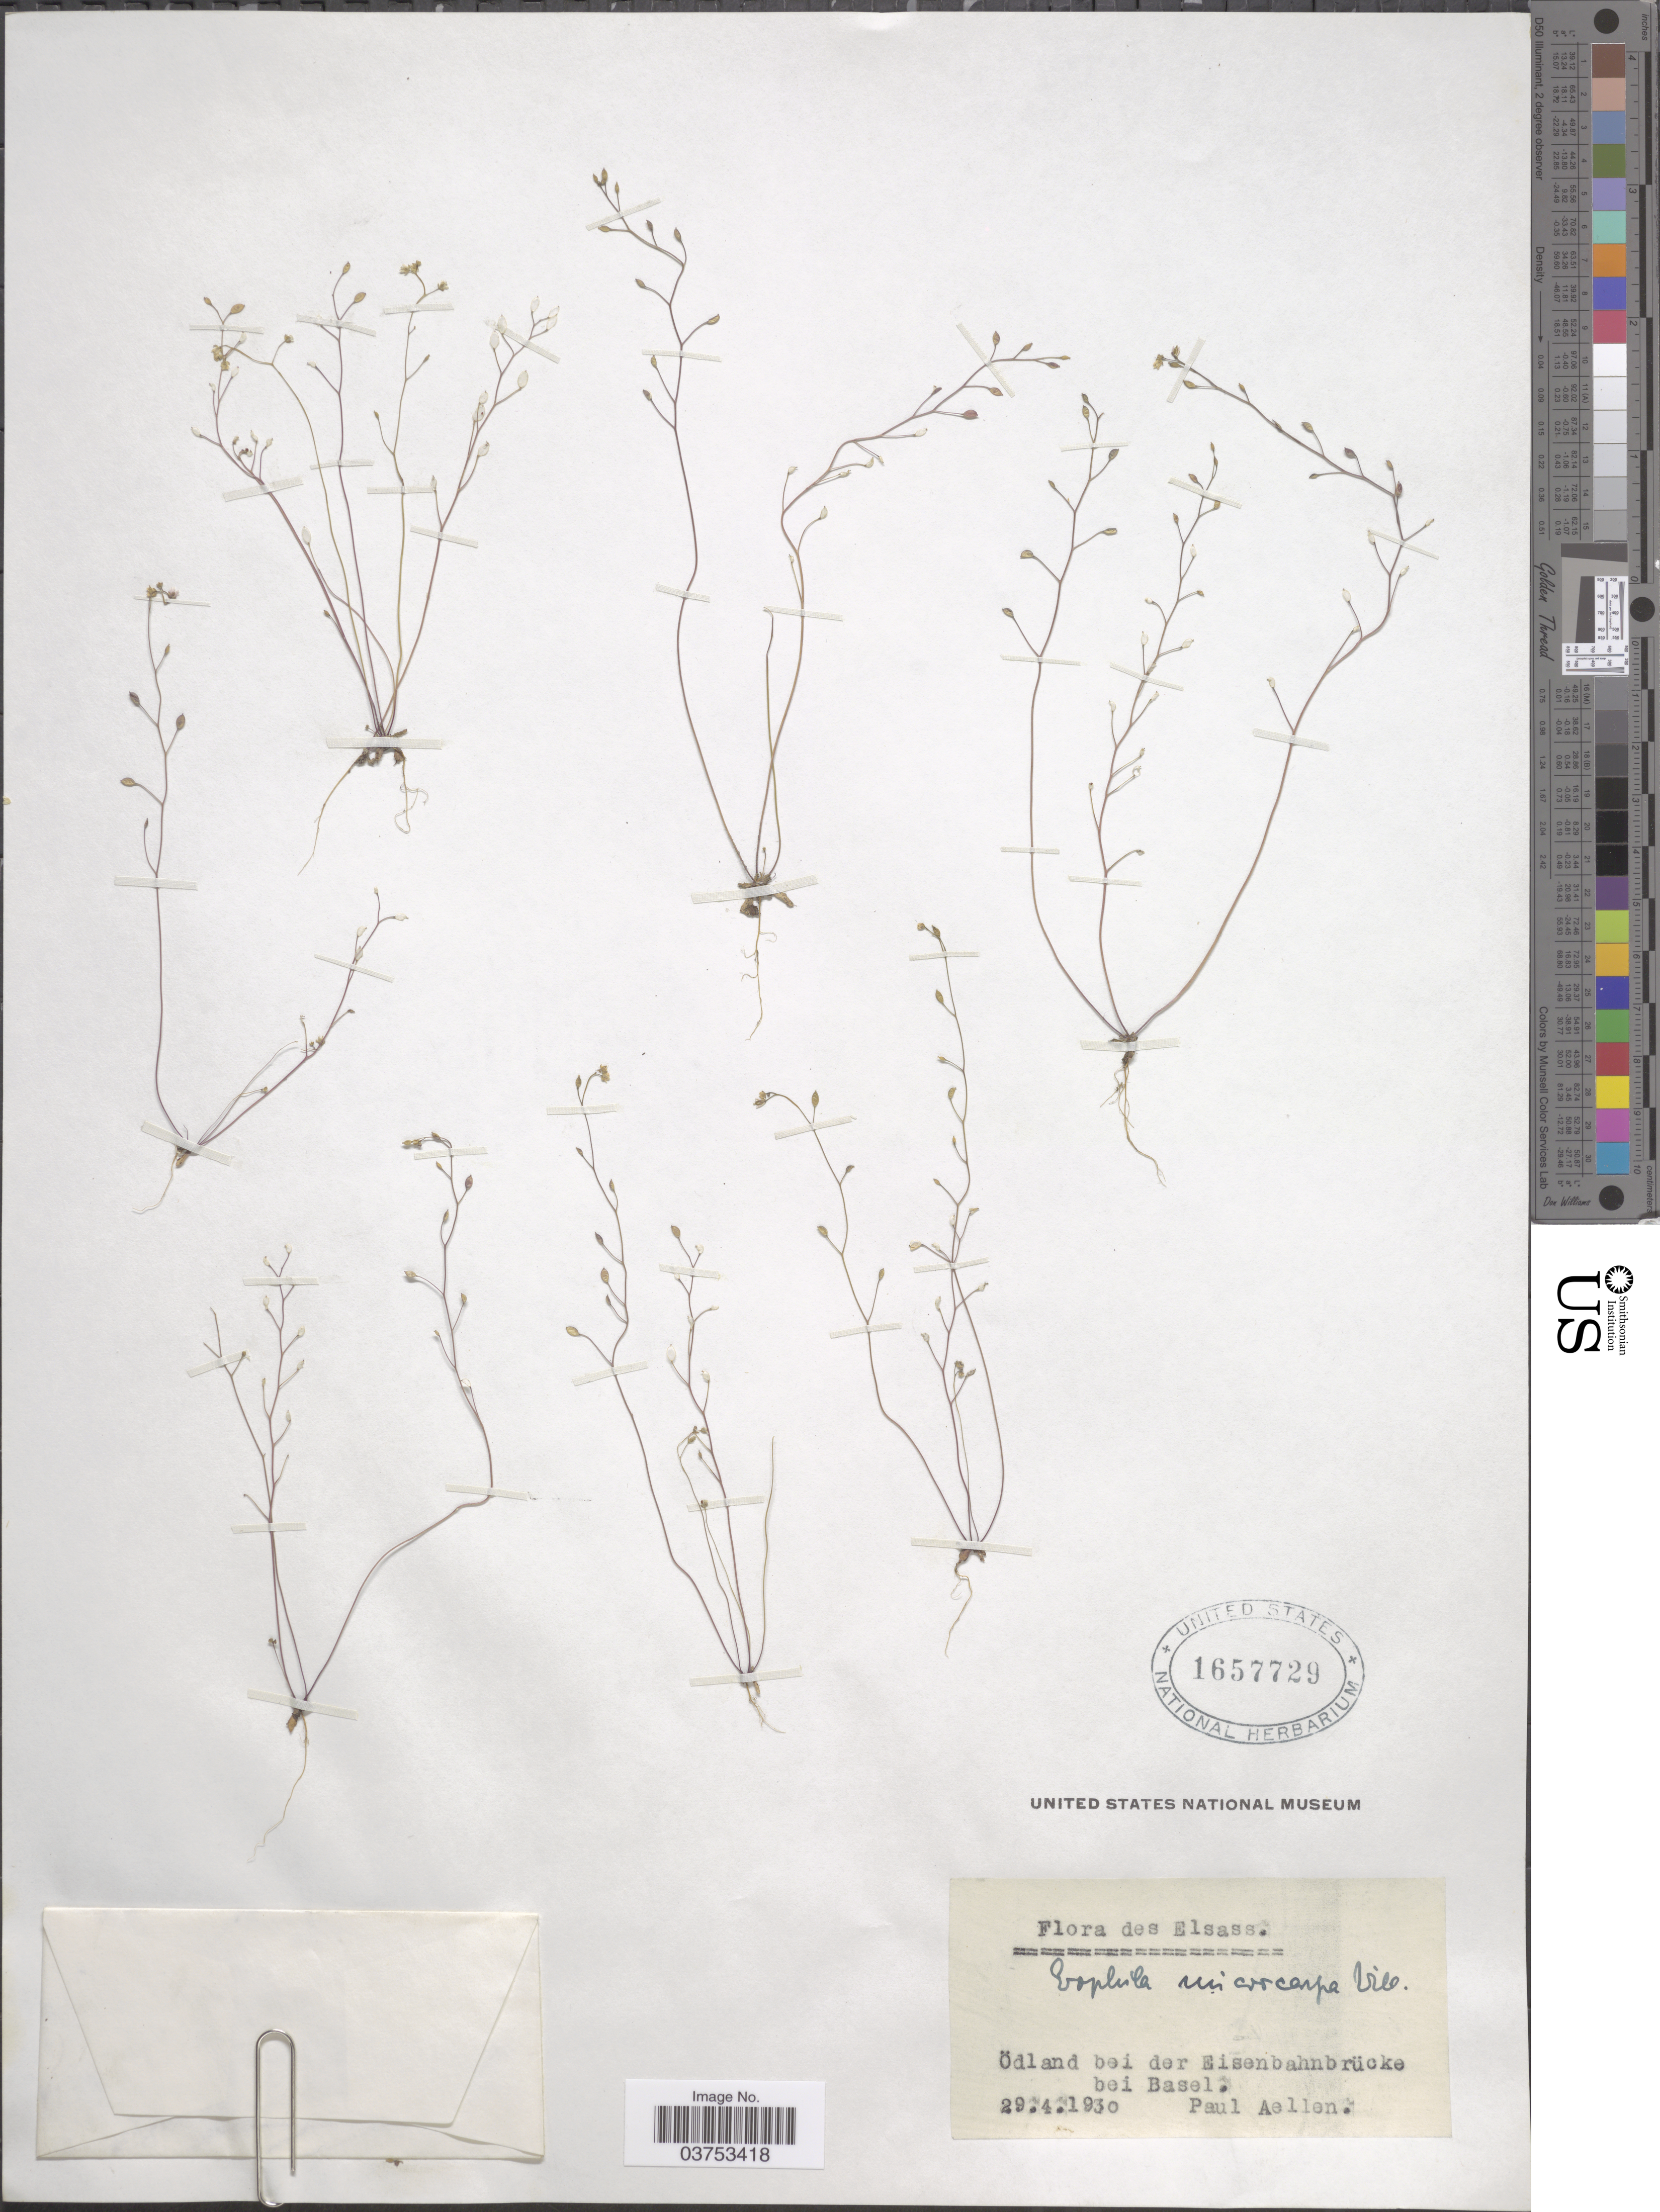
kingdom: Plantae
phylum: Tracheophyta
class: Magnoliopsida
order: Brassicales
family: Brassicaceae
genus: Draba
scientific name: Draba microcarpa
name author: O.E. Schulz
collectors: P. Aellen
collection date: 1930-04-29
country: Switzerland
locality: Elsass. Ödland bei der Eisenbahnbrücke bei Basel.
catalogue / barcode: US 1657729